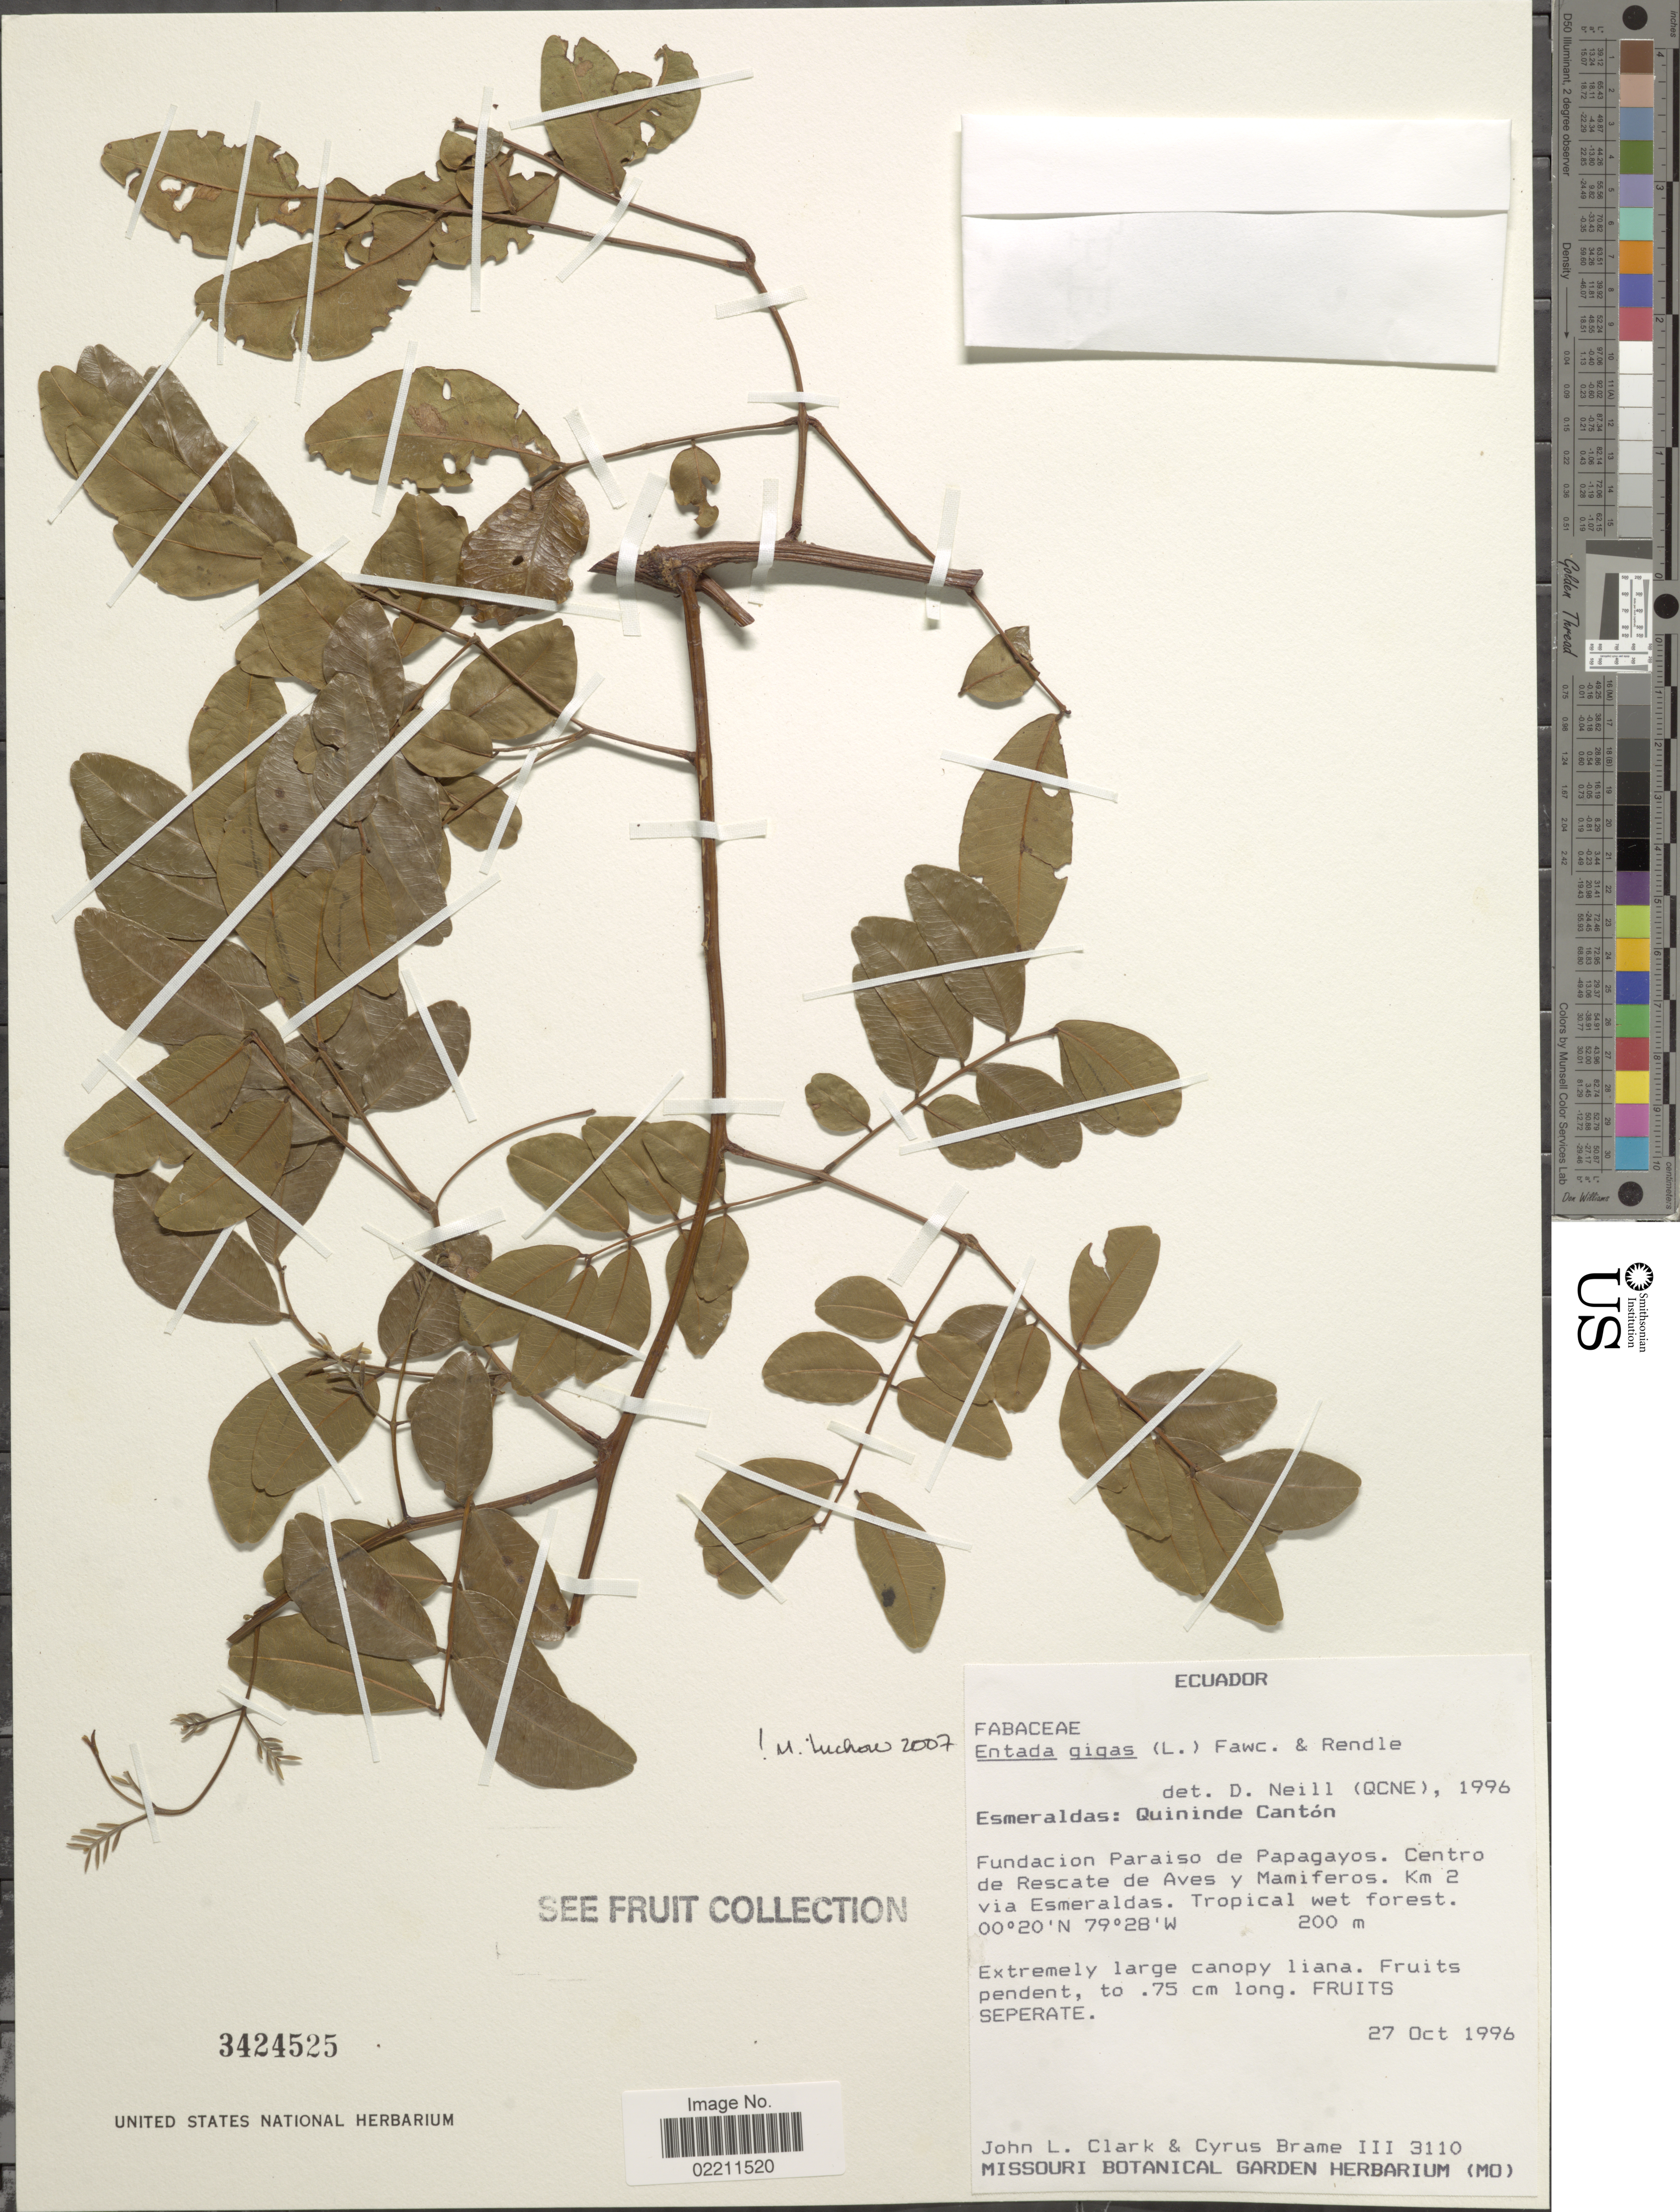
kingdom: Plantae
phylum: Tracheophyta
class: Magnoliopsida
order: Fabales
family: Fabaceae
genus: Entada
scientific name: Entada gigas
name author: (L.) Fawc. & Rendle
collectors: J. L. Clark & C. Brame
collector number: III3110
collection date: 1996-10-27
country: Ecuador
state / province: Esmeraldas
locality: Esmeraldas: Quininde Canton. Fundacion Paraiso de Papagayos, Centro de Rescate de Aves y Mamiferos, Km 2 via Esmeraldas. Tropical wet forest.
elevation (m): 200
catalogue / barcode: US 3424525